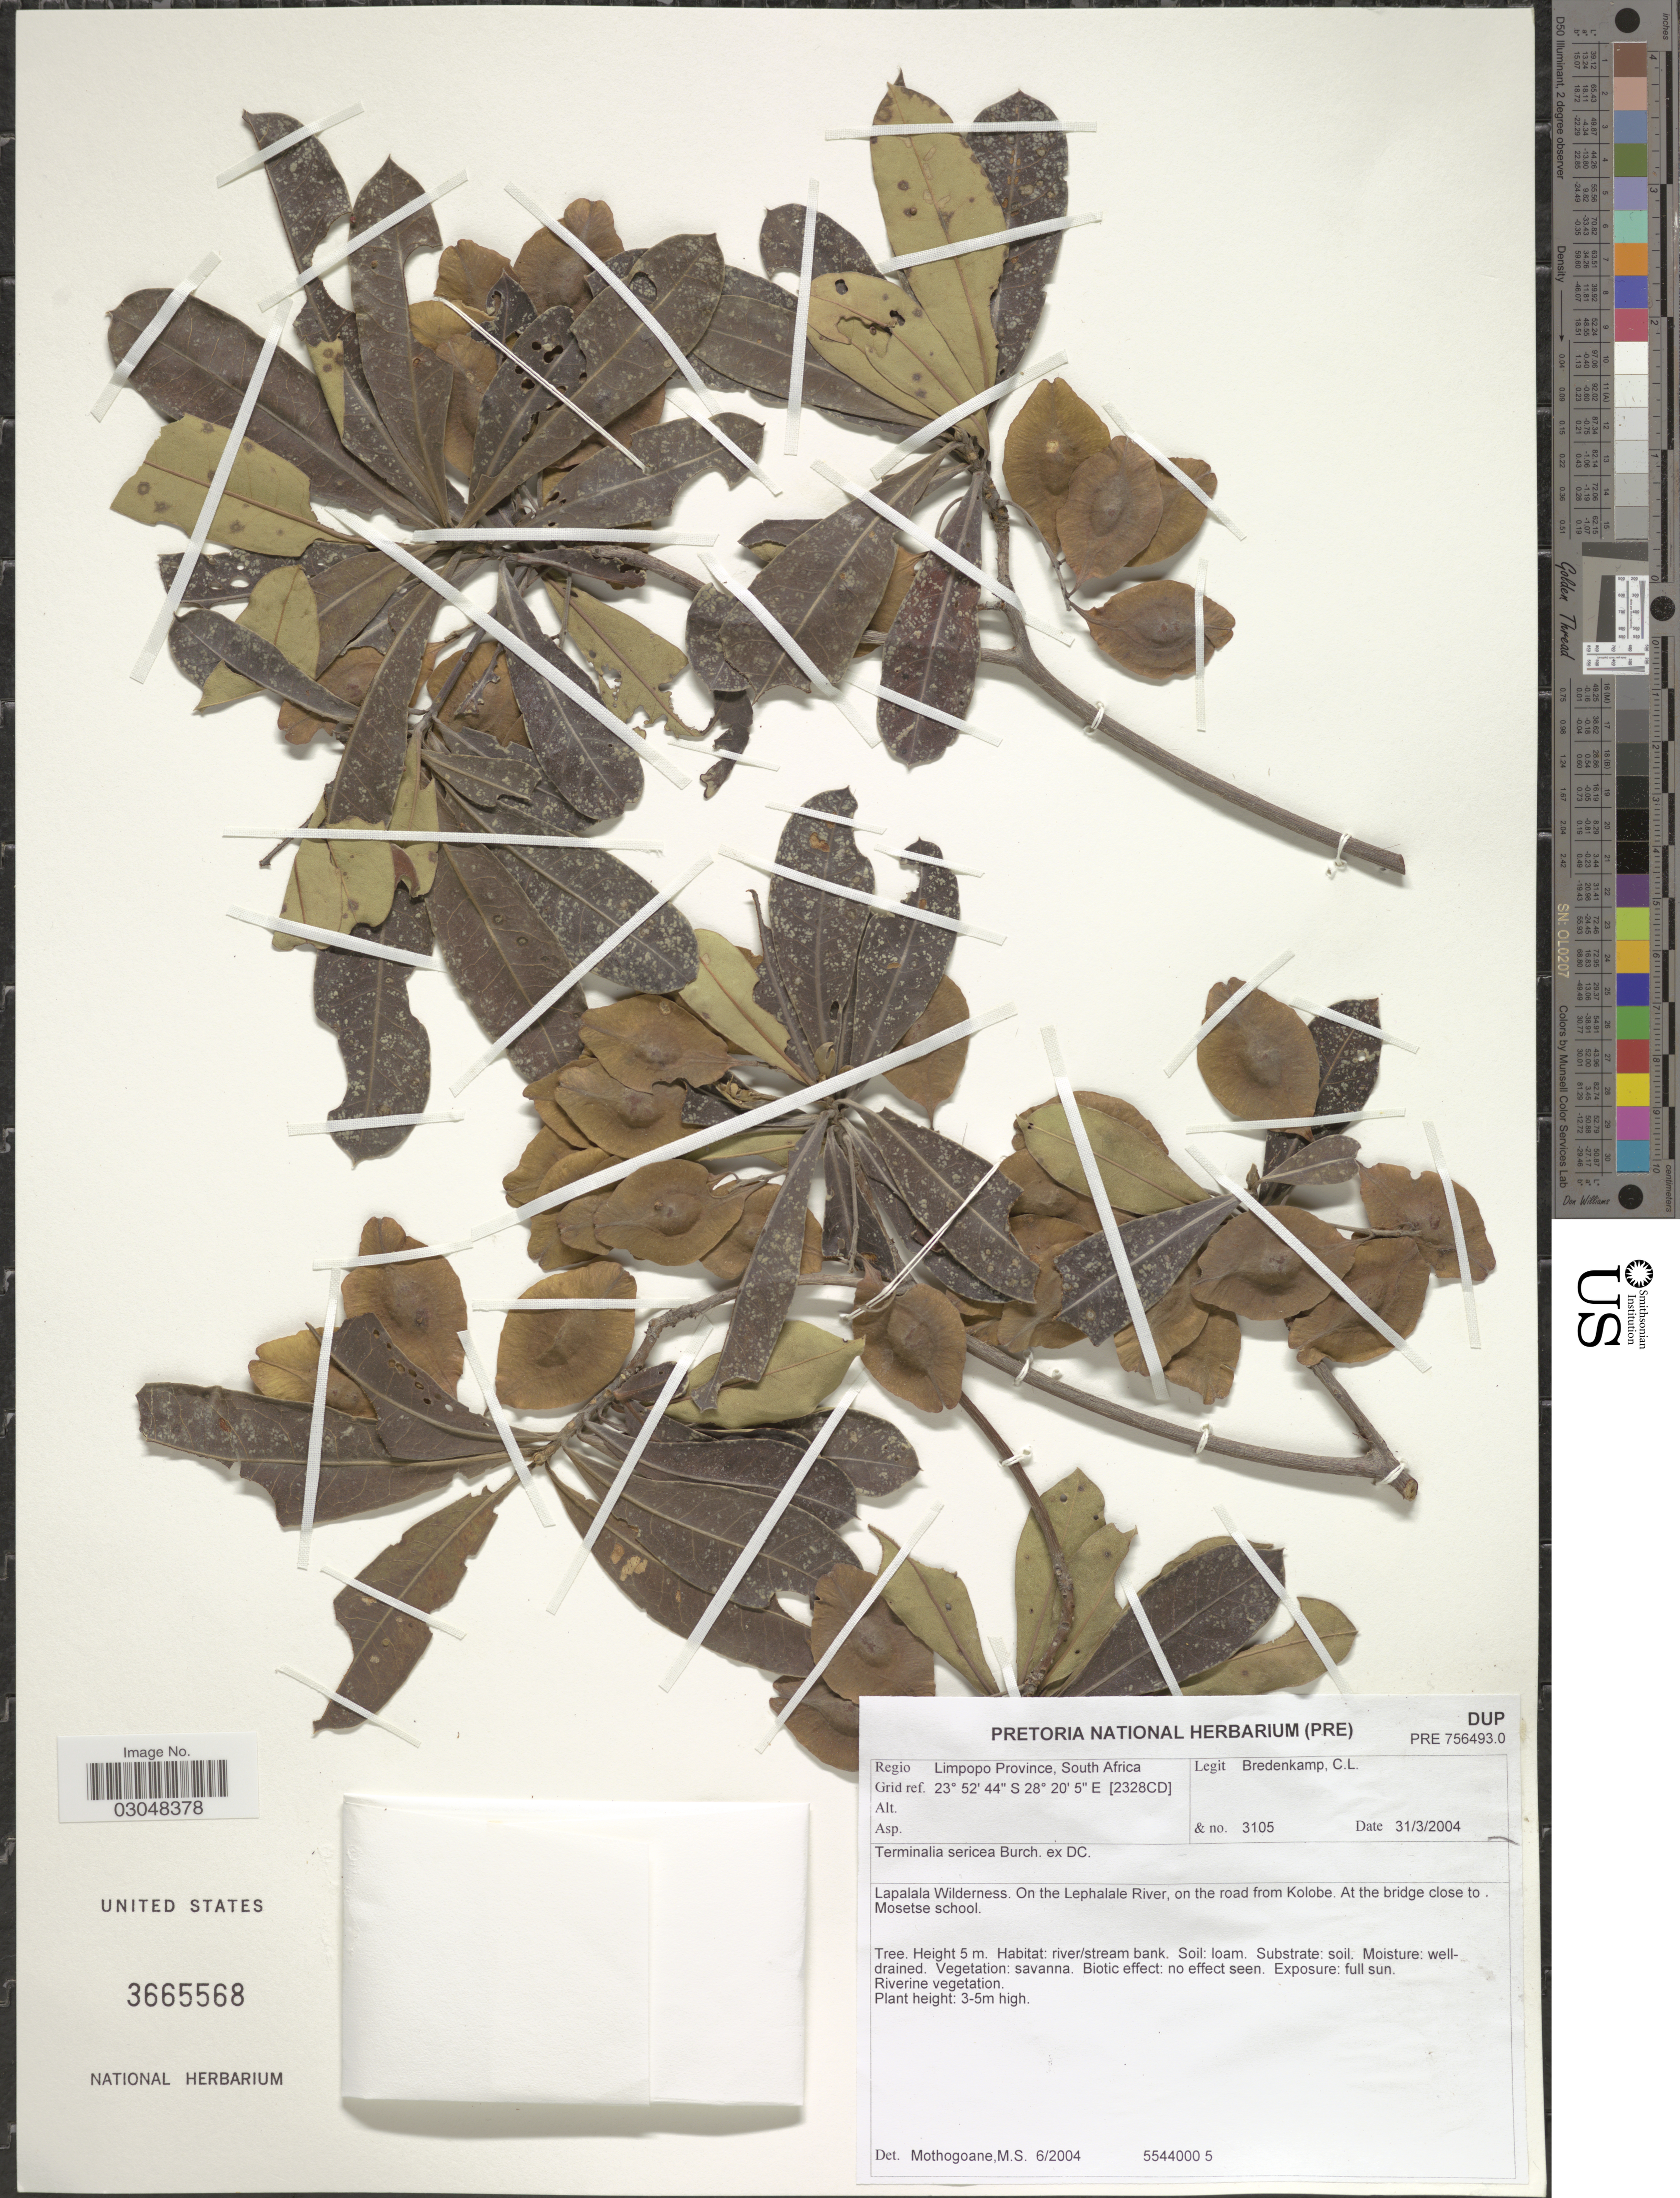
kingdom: Plantae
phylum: Tracheophyta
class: Magnoliopsida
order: Myrtales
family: Combretaceae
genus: Terminalia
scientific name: Terminalia sericea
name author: D.G. Burch ex DC.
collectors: C. Bredenkamp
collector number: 3105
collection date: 2004-03-31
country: South Africa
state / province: Limpopo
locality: Grid ref. 2328CD. Lapalala Wilderness. On the Lephalale River, on the road from Kolobe. At the bridge close to Mosetse school.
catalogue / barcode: US 3665568